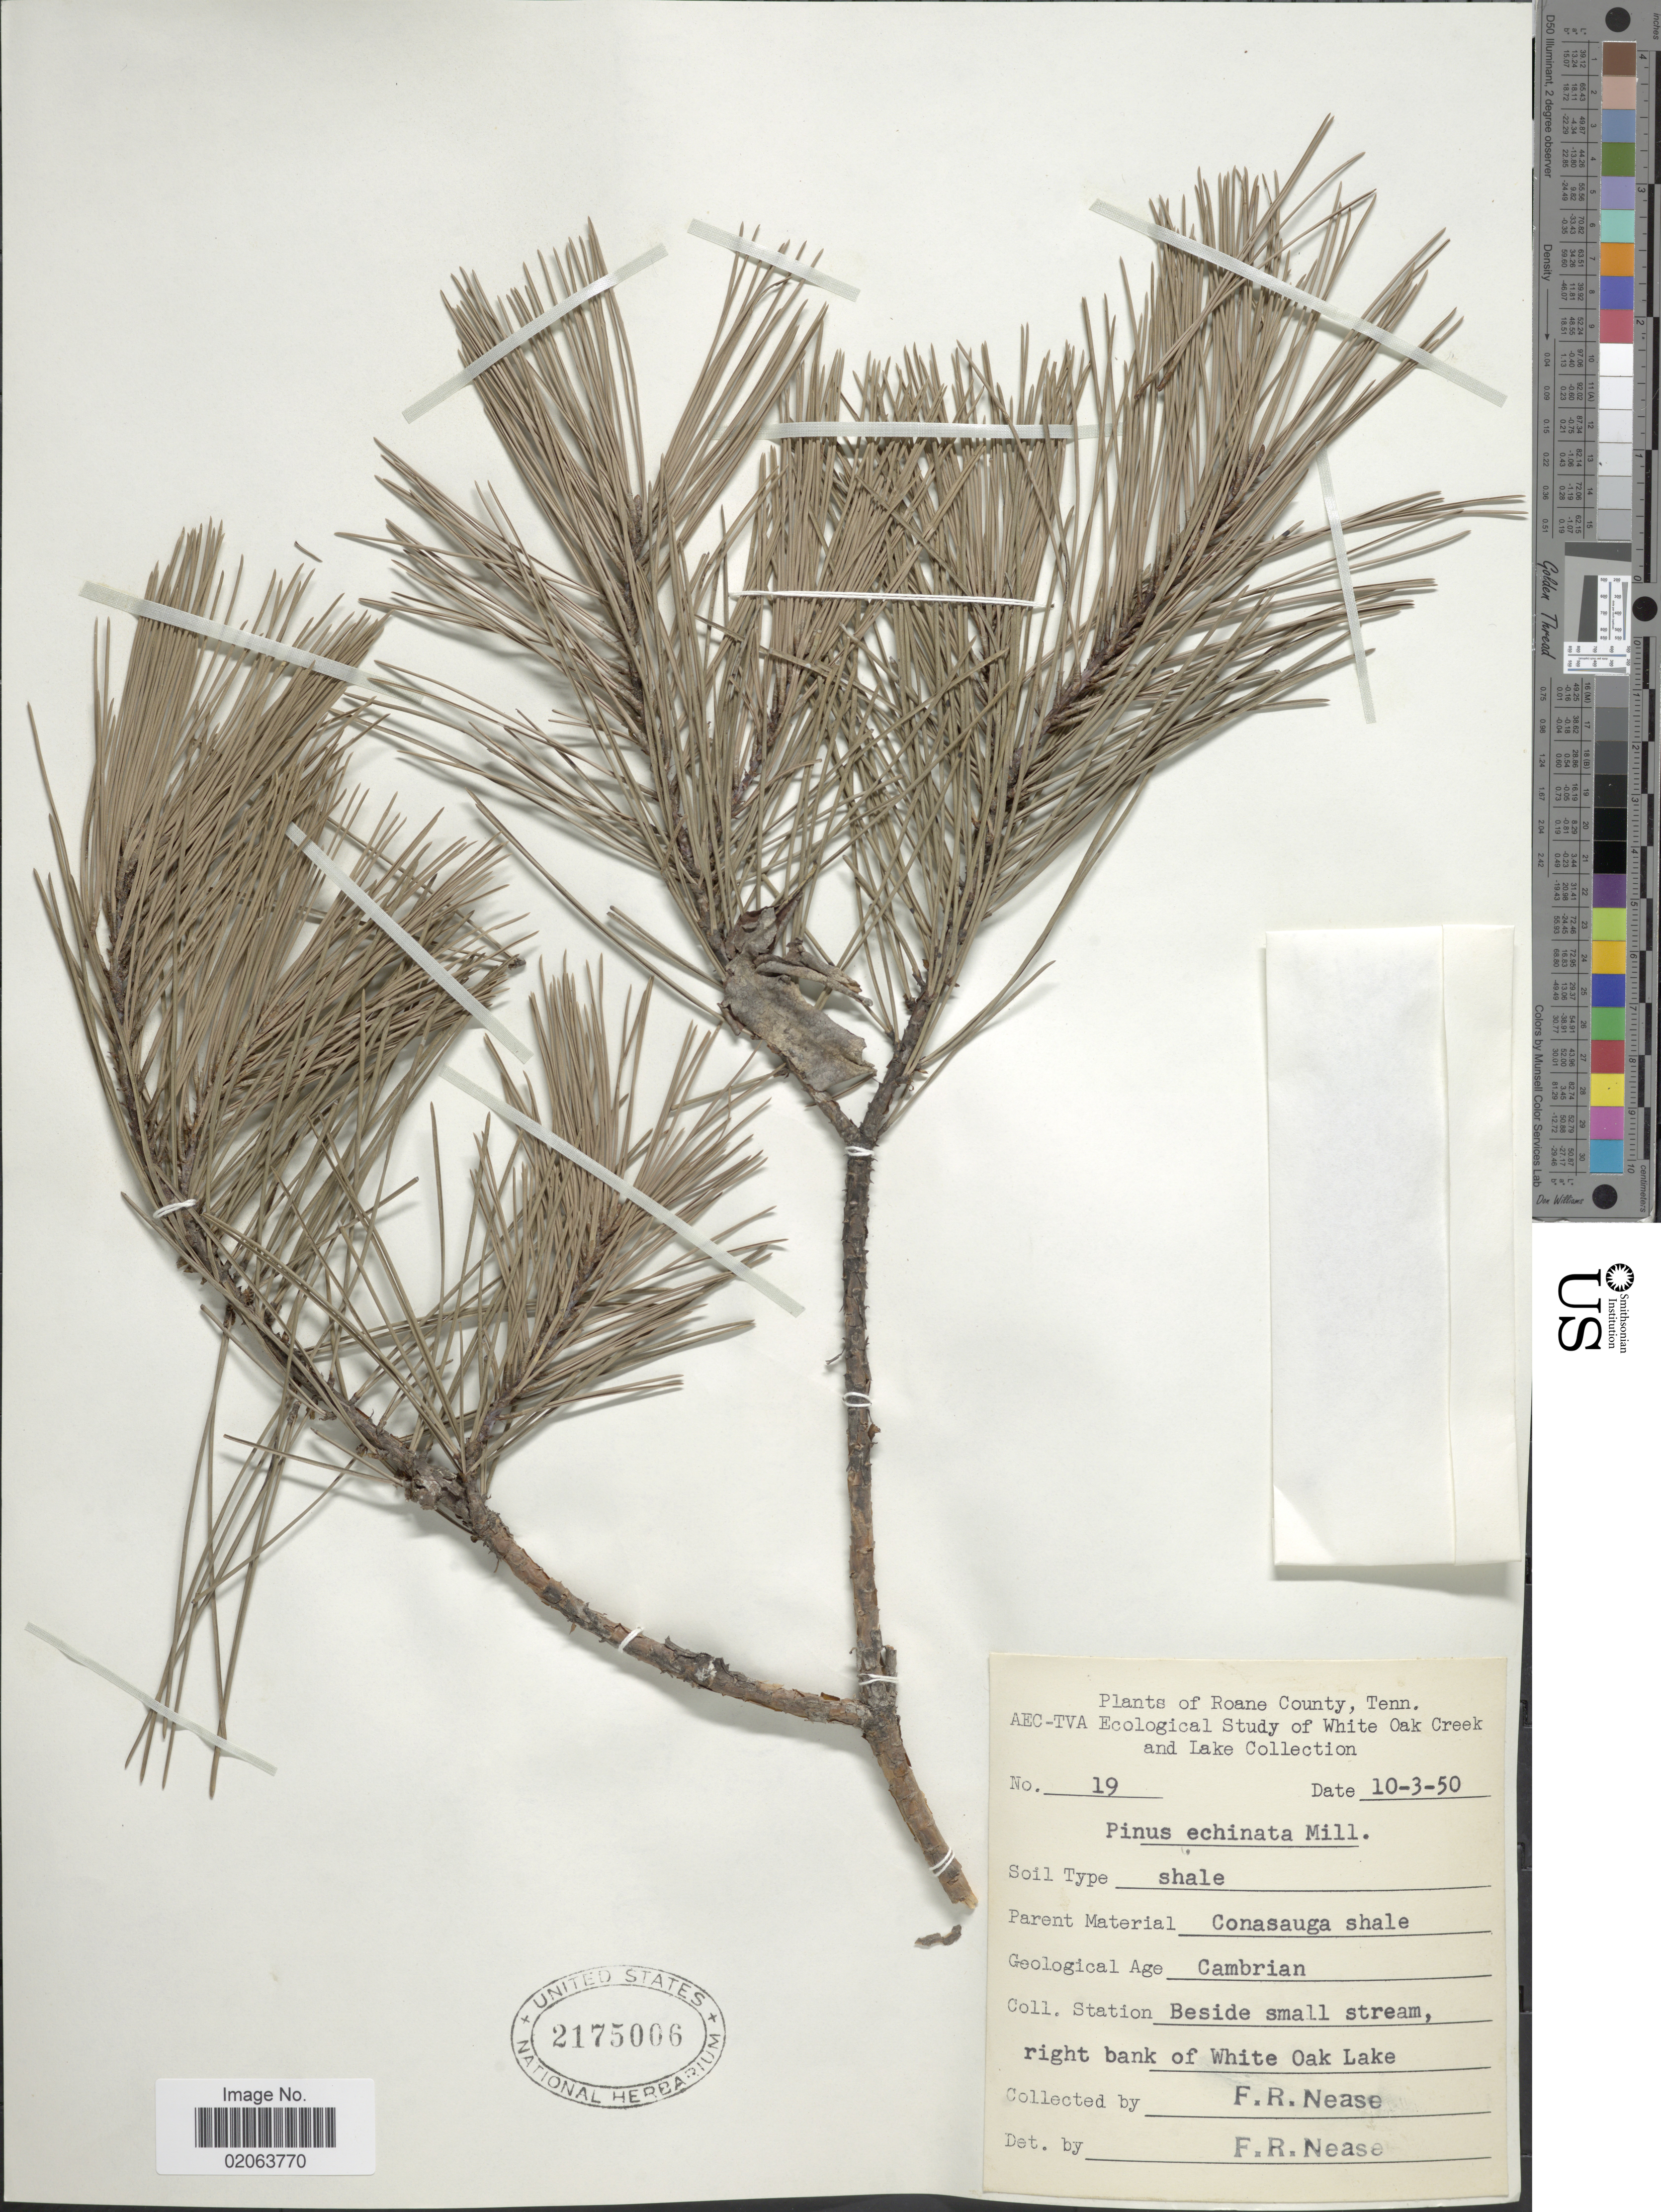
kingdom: Plantae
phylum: Tracheophyta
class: Pinopsida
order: Pinales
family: Pinaceae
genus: Pinus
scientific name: Pinus echinata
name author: Mill.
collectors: F. Nease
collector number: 19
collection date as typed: Transcribed d/m/y: 3/10/50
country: United States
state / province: Tennessee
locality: Roane County. Station Beside small stream, right bank of White Oak Lake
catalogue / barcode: US 2175006